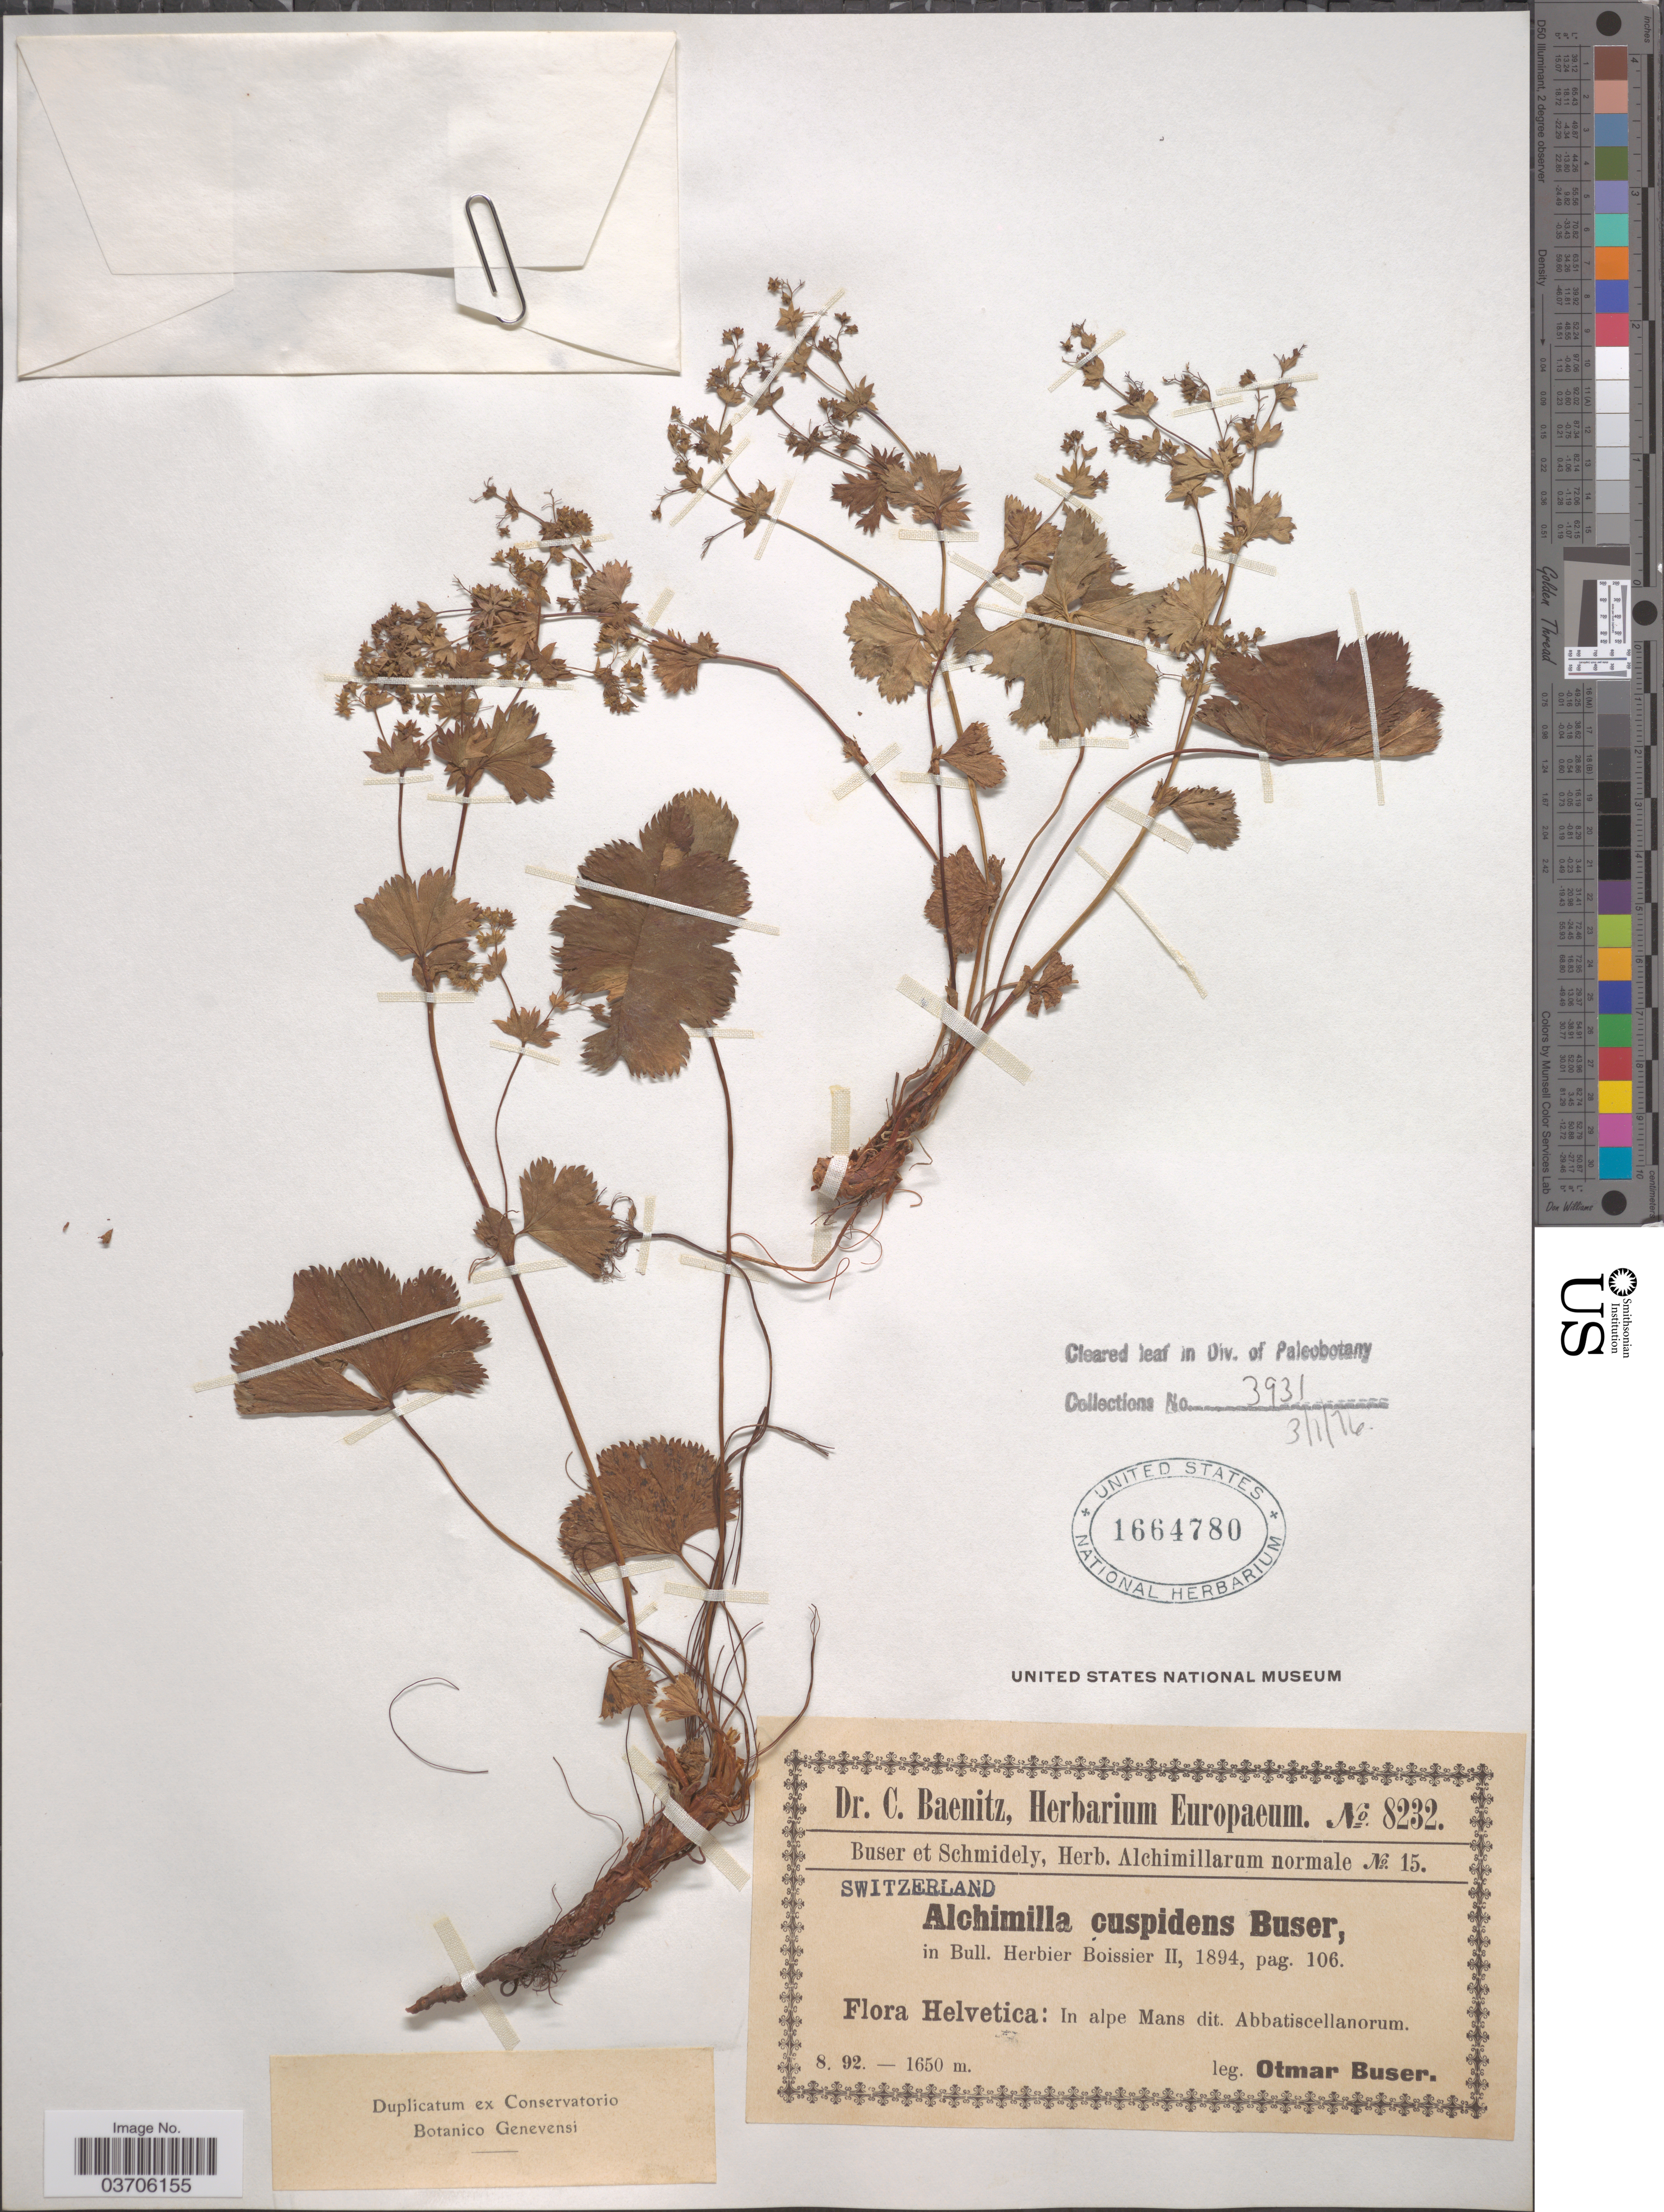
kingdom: Plantae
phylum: Tracheophyta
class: Magnoliopsida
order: Rosales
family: Rosaceae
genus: Alchemilla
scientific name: Alchemilla cuspidens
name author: (Buser) Buser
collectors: O. Buser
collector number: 8232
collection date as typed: Transcribed d/m/y: /8/92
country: Switzerland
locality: Helvetica: In alpe Mans dit. Abbatiscellanorum.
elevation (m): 1650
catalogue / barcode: US 1664780